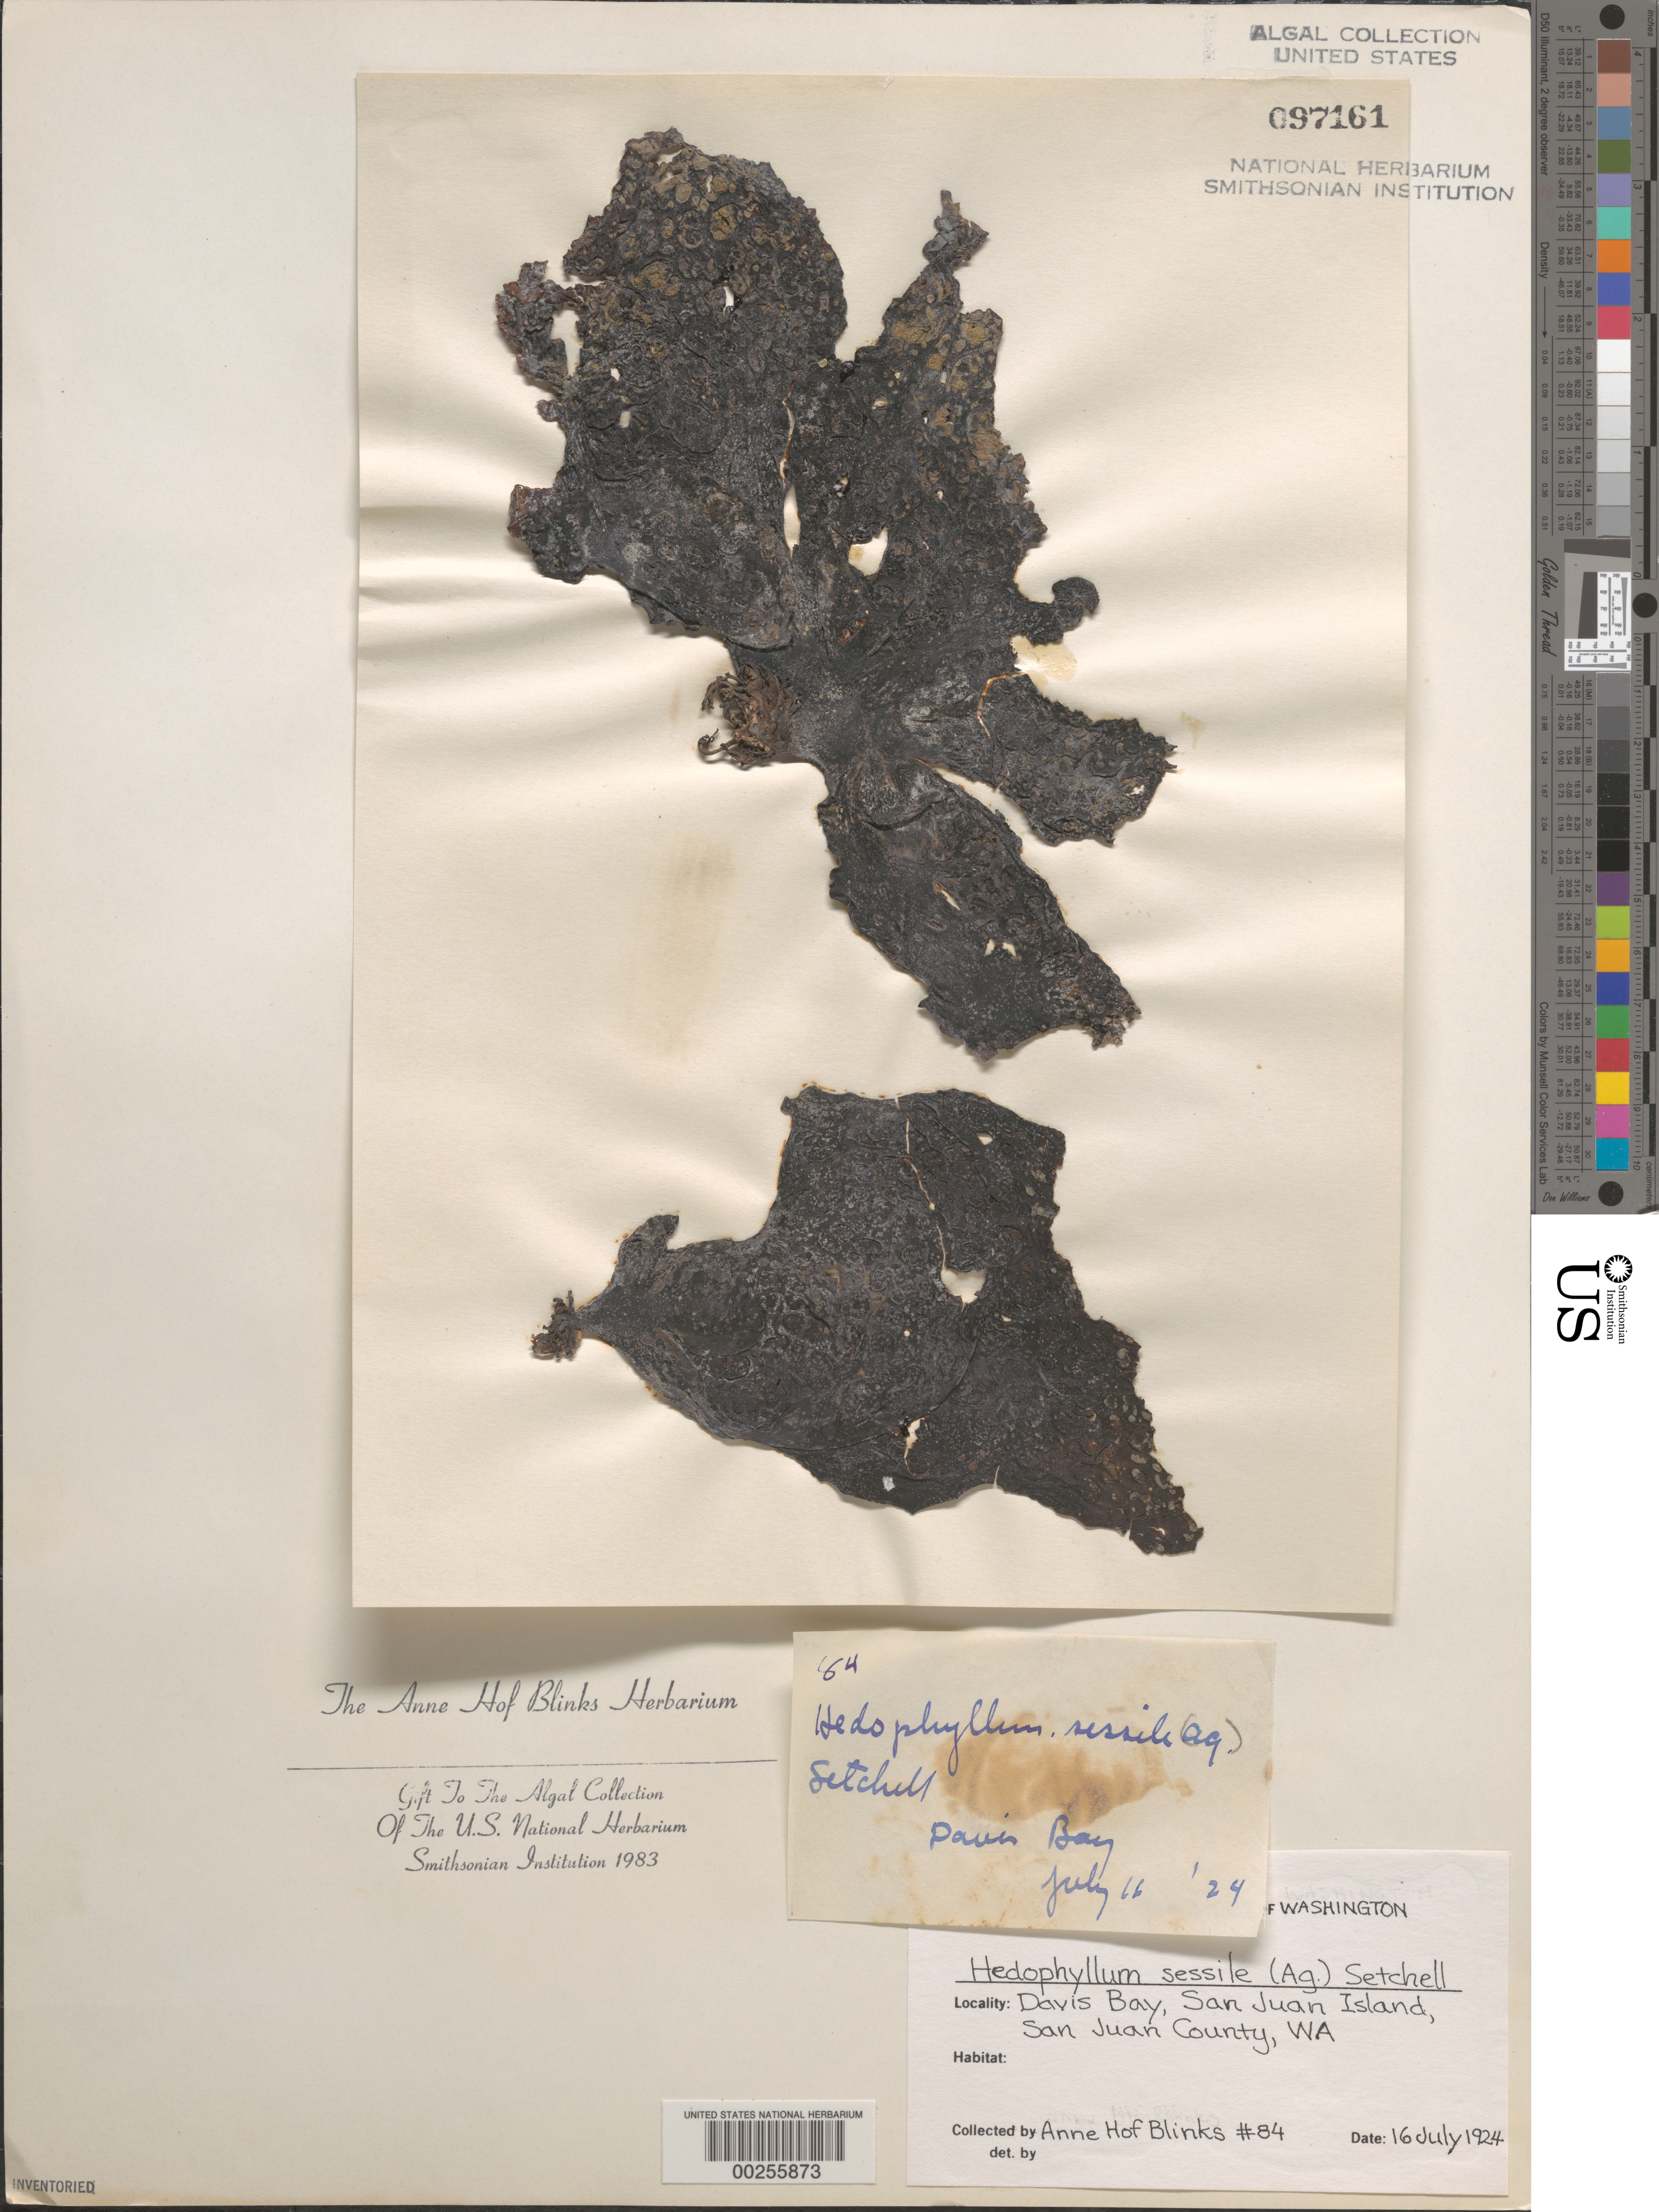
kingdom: Chromista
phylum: Ochrophyta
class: Phaeophyceae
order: Laminariales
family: Laminariaceae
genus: Hedophyllum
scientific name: Hedophyllum sessile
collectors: A. Blinks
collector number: AHB 84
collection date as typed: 16 Jul 1924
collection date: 1924-07-16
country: United States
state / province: Washington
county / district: San Juan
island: San Juan Island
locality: Davis Bay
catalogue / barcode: US 97161